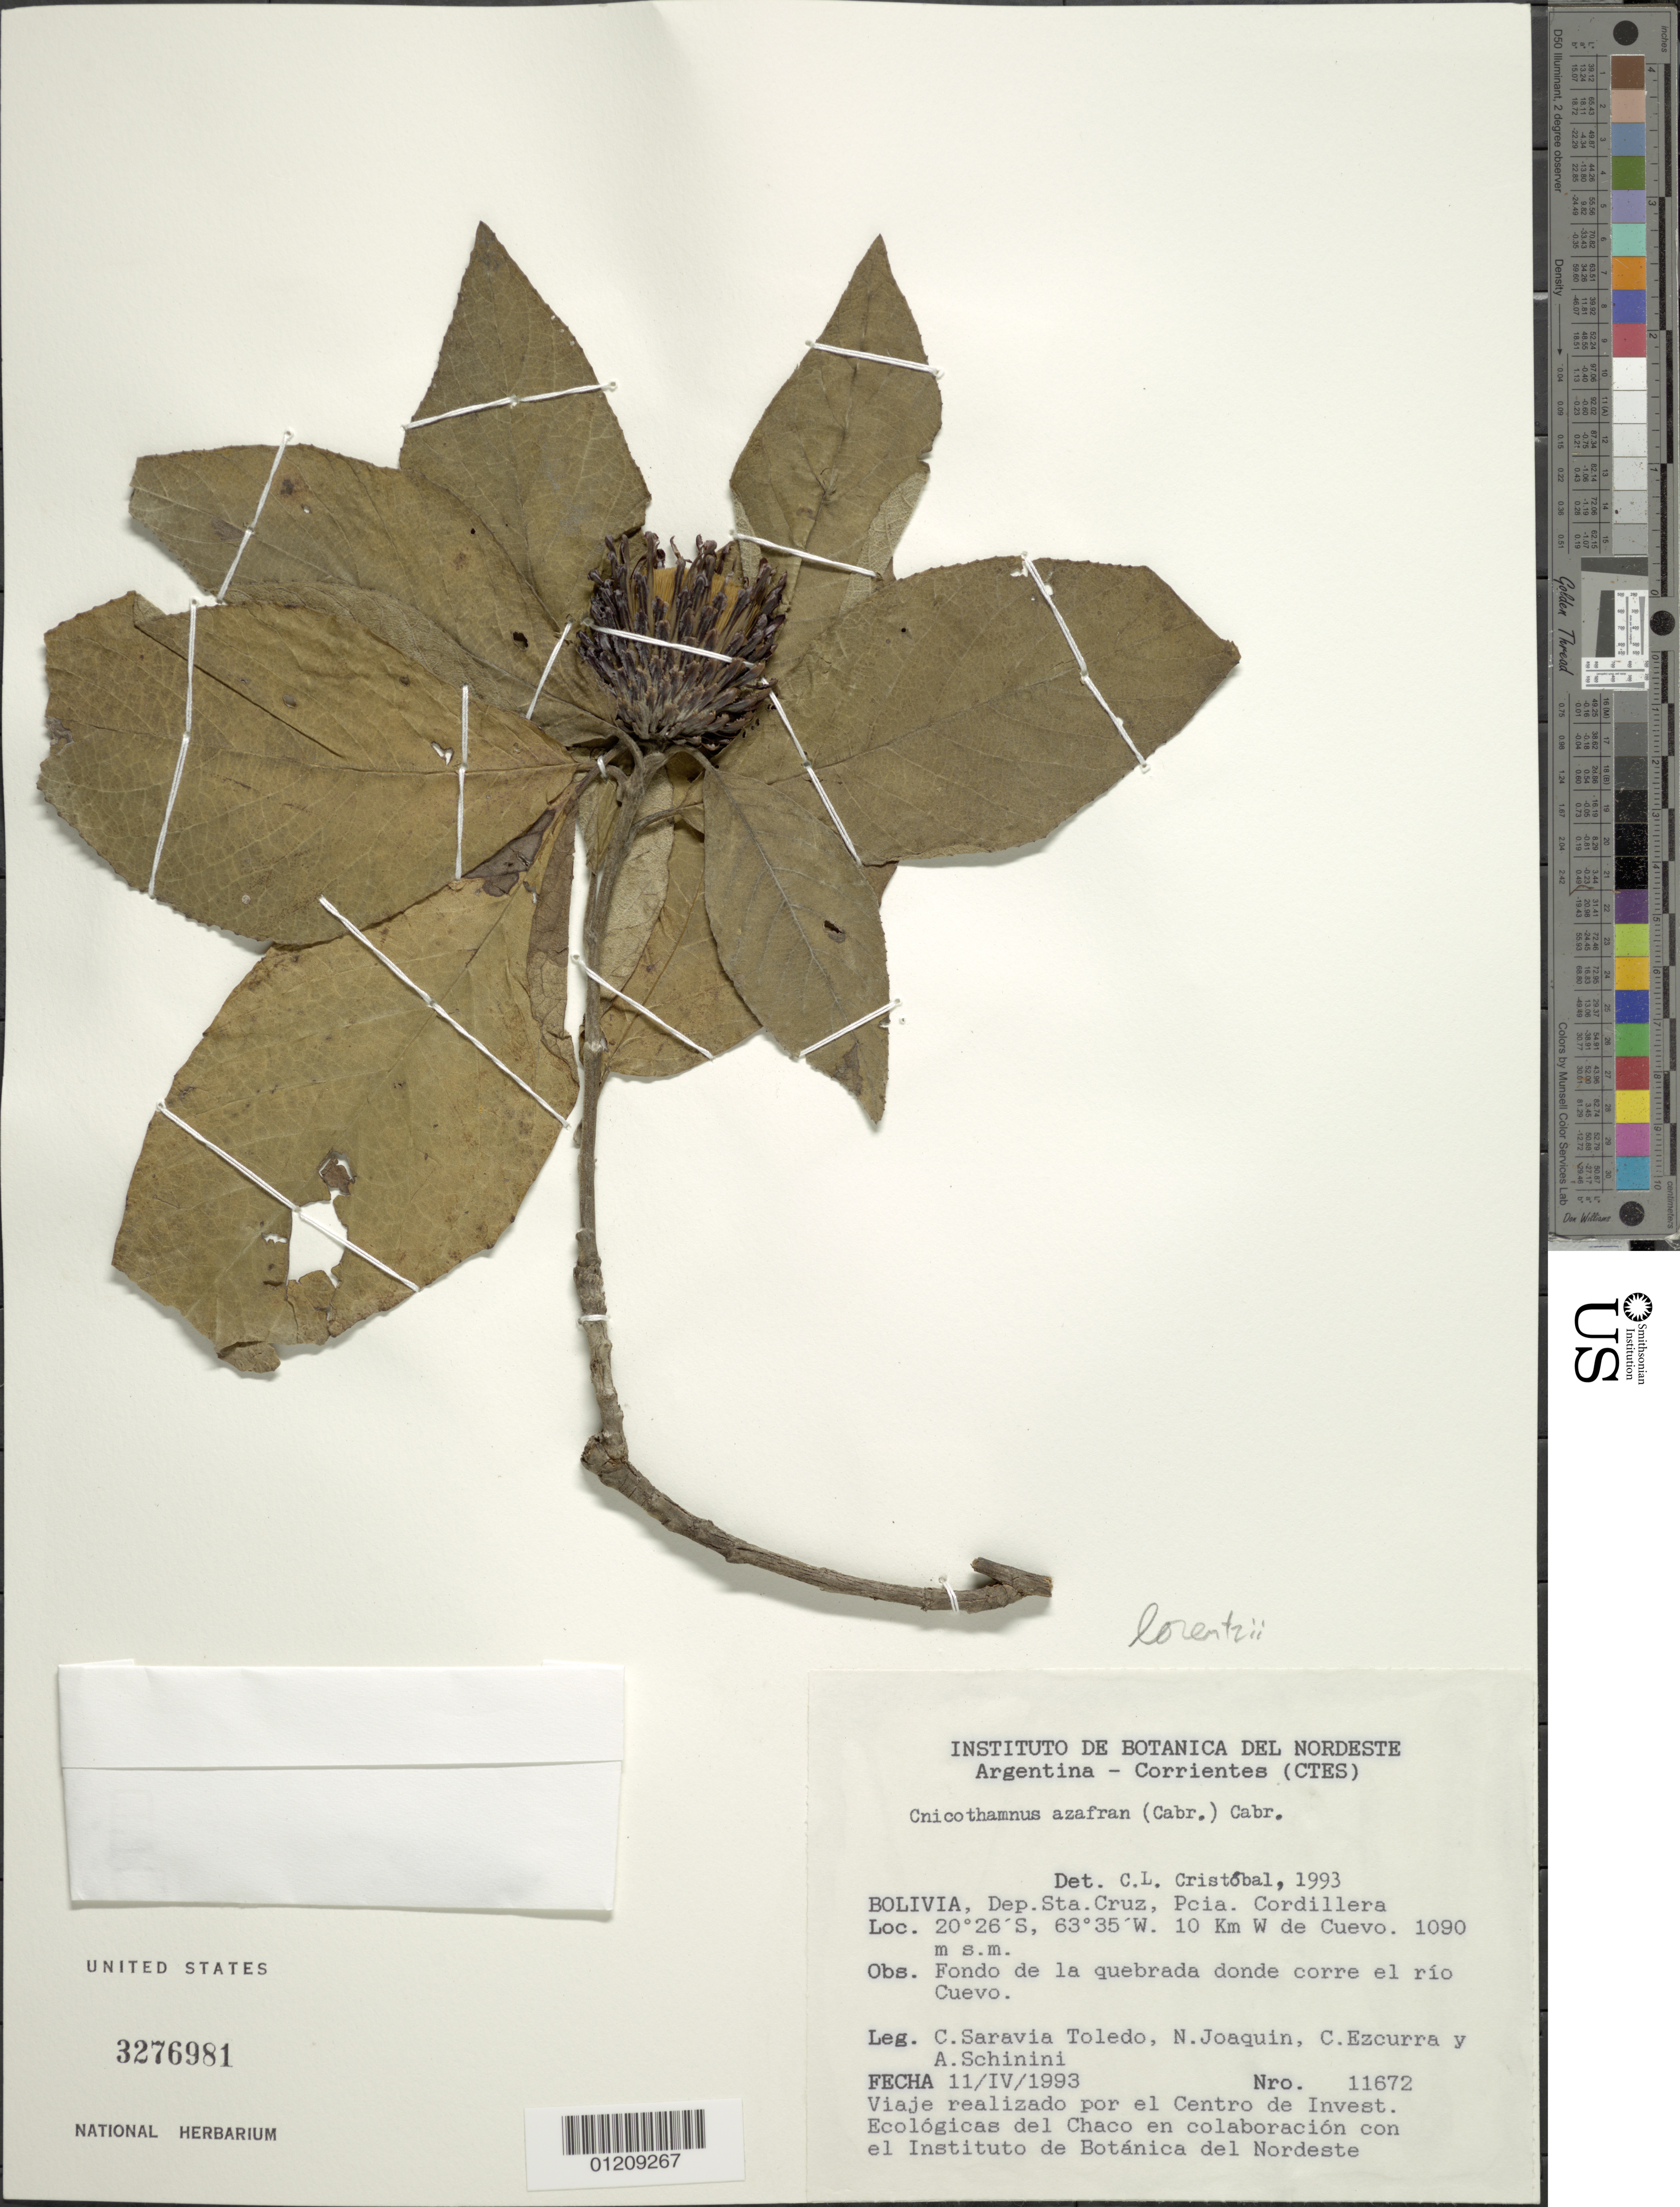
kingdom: Plantae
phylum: Tracheophyta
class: Magnoliopsida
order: Asterales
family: Asteraceae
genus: Cnicothamnus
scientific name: Cnicothamnus lorentzii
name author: Griseb.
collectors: C. Saravia T., N. Joaquin, C. Ezcurra & A. Schinini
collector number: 11672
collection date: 1993-04-11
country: Argentina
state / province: Santa Cruz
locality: Pcia. Cordillera; 10 km W de Cuevo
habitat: Fondo de la quebrada donde corre el rio Cuevo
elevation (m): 1090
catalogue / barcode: US 3276981